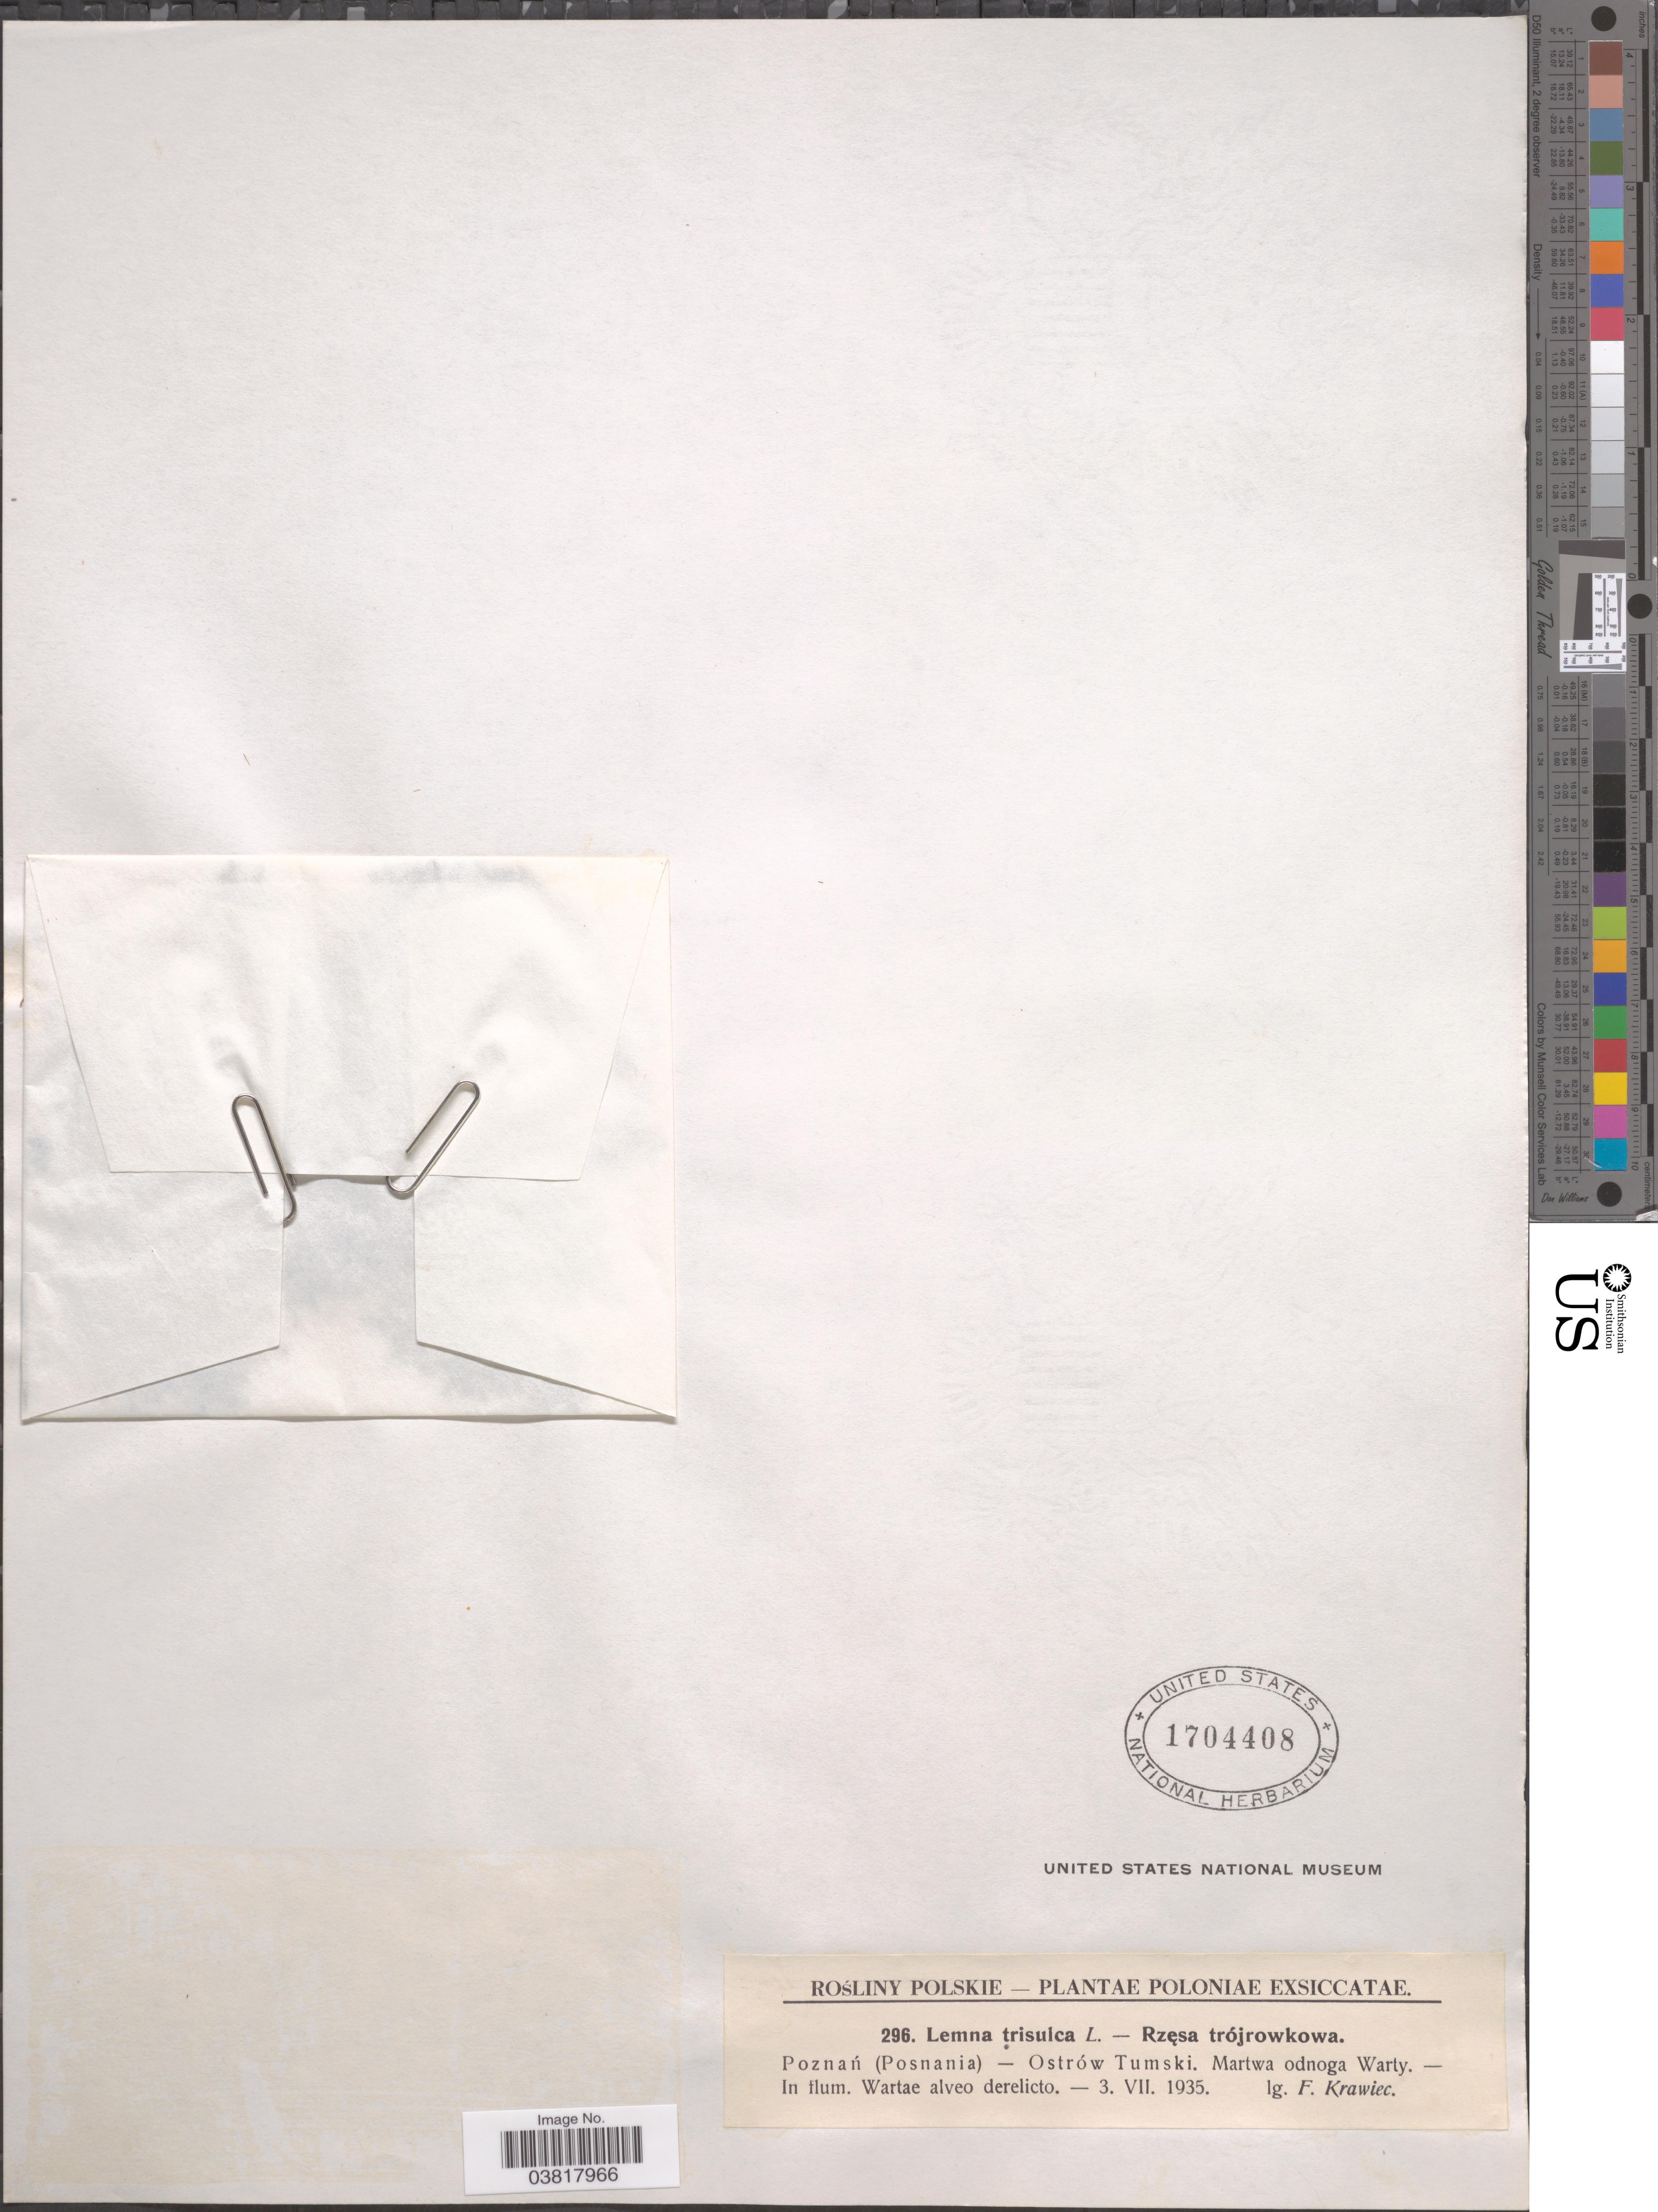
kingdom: Plantae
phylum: Tracheophyta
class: Liliopsida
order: Alismatales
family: Araceae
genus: Lemna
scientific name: Lemna trisulca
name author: L.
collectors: F. Krawiec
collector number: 296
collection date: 1935-07-03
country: Poland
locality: Poznan (Posnania) - Ostrów Tumski. Martwa odnoga Warty.- In flum. Wartae alveo derelicto.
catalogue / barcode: US 1704408